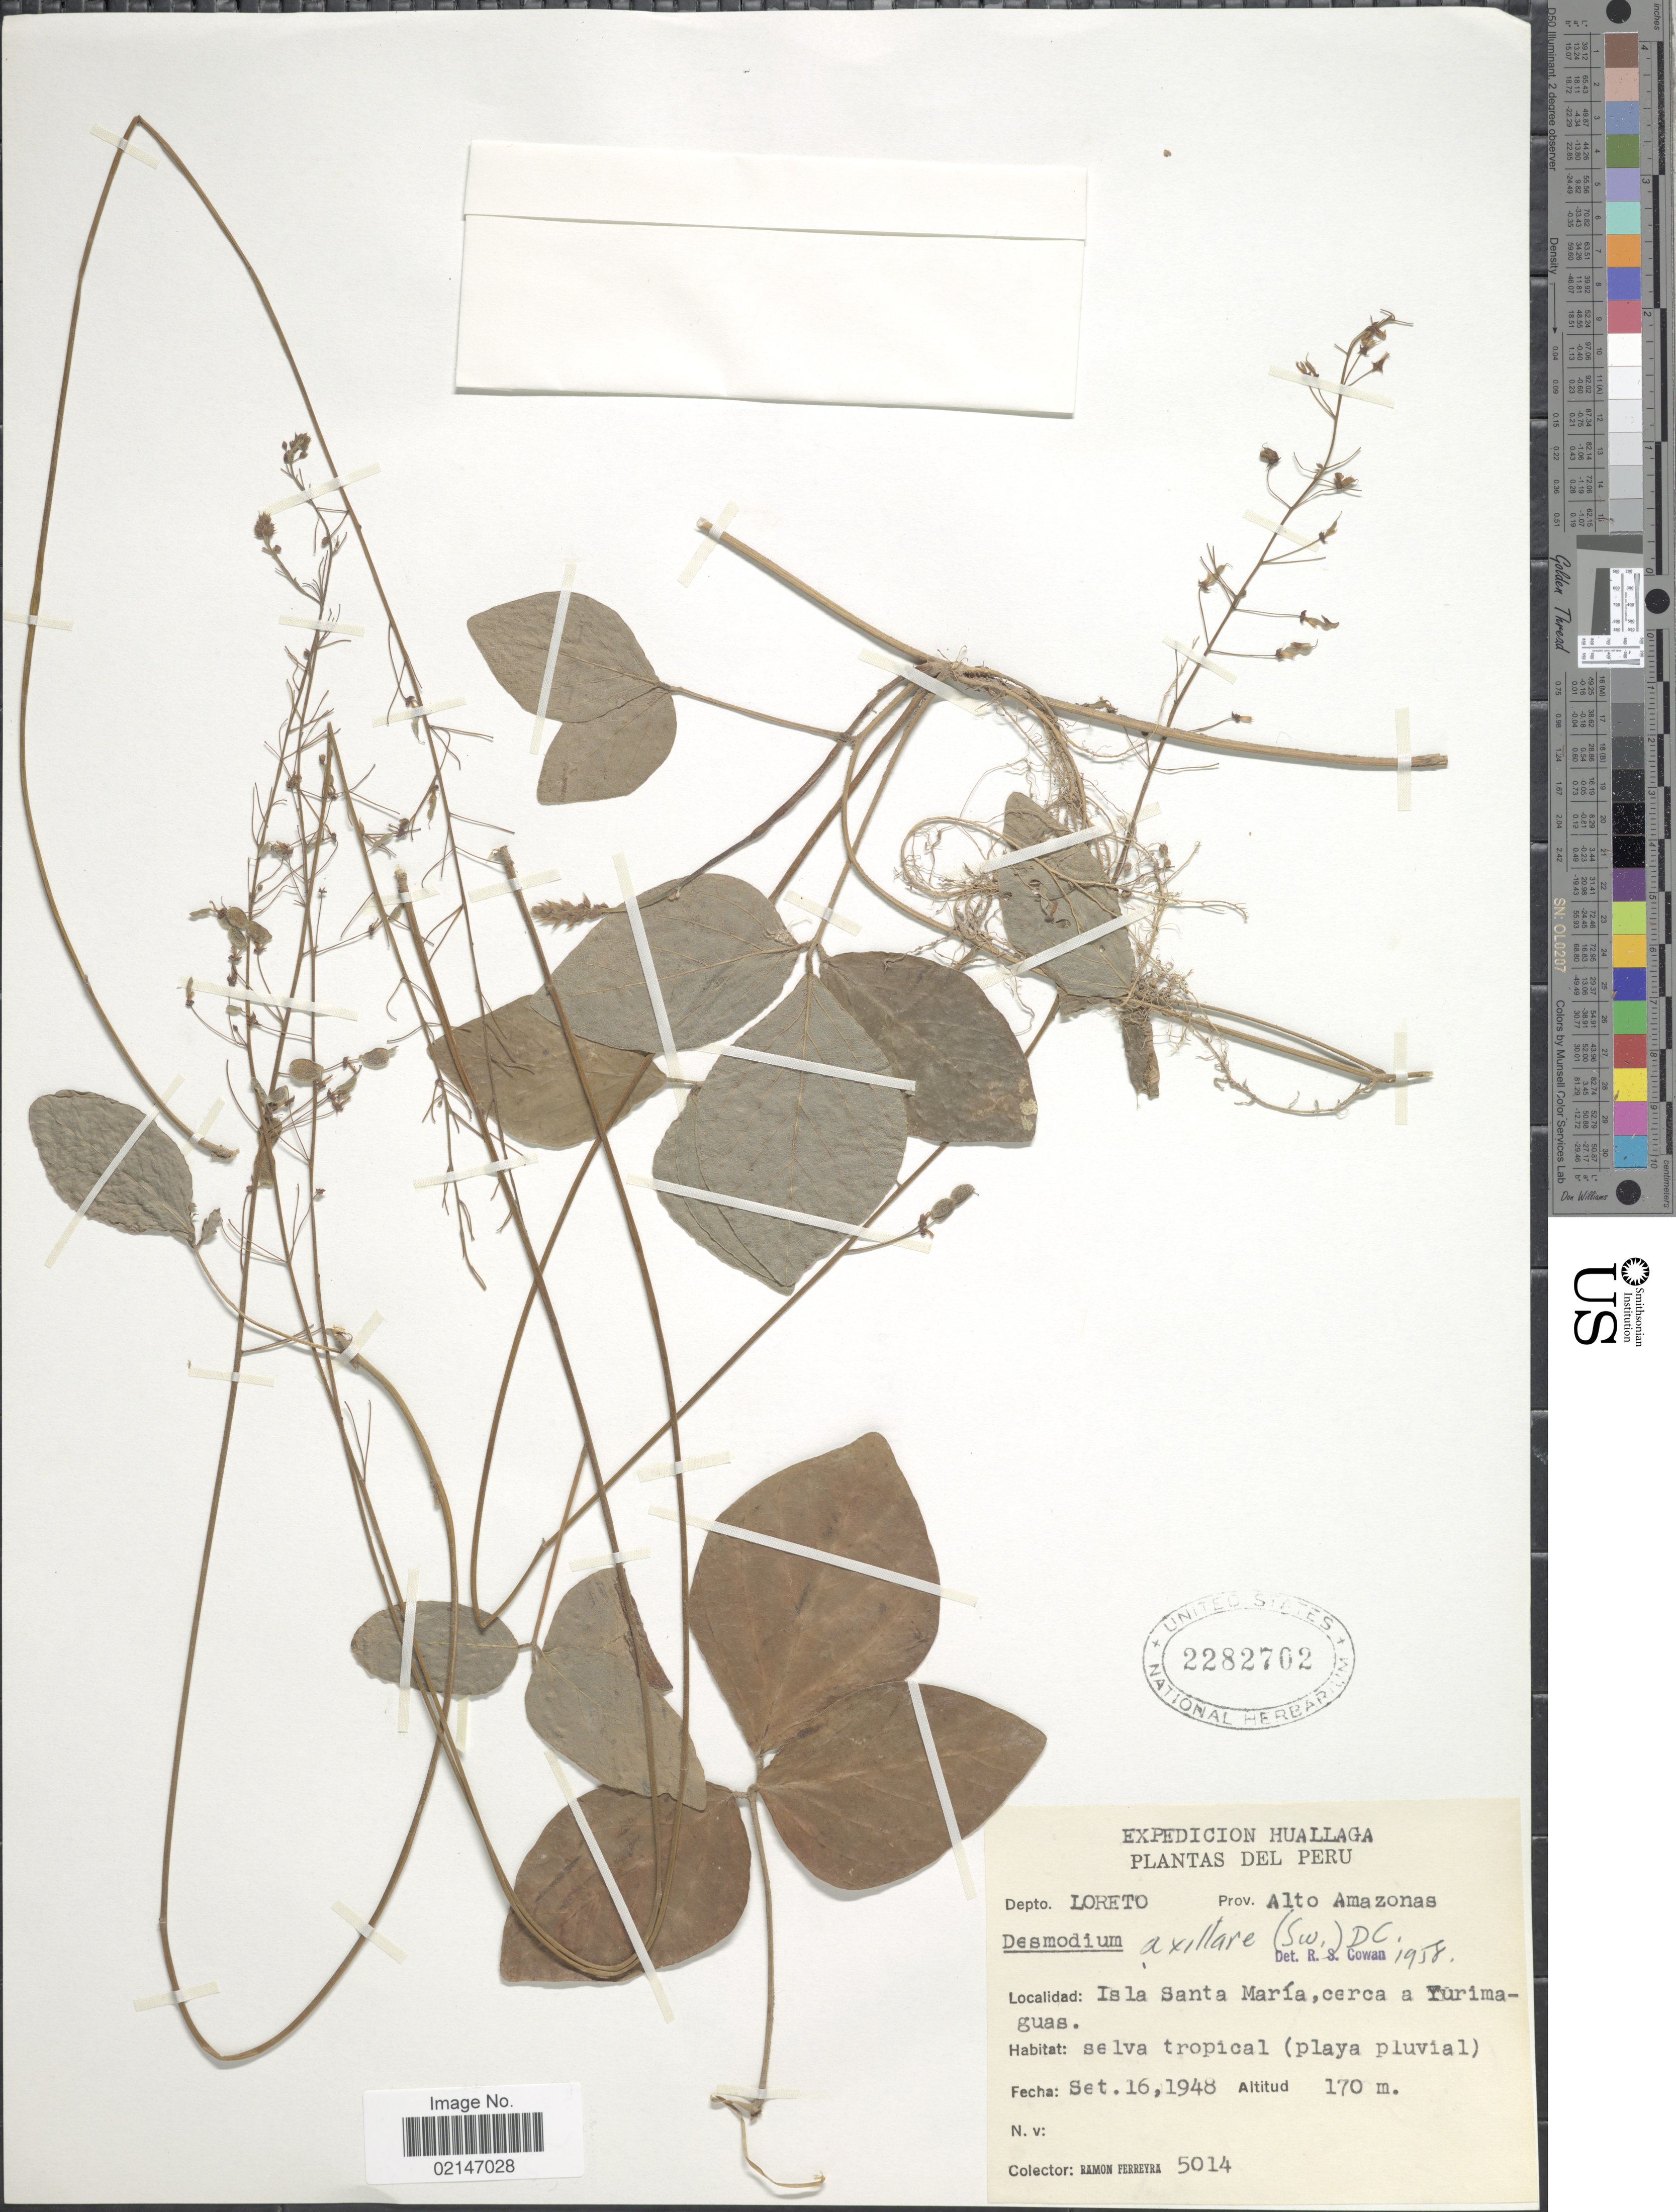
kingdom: Plantae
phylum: Tracheophyta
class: Magnoliopsida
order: Fabales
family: Fabaceae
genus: Desmodium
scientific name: Desmodium axillare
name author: (Sw.) DC.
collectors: R. A. Ferreyra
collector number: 5014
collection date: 1948-09-16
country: Peru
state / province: Loreto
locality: Huallaga. Depto. Loreto. Prov. Alto Amazonas. Isla Santa Maria, cerca a Yurimaguas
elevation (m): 170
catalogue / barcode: US 2282702